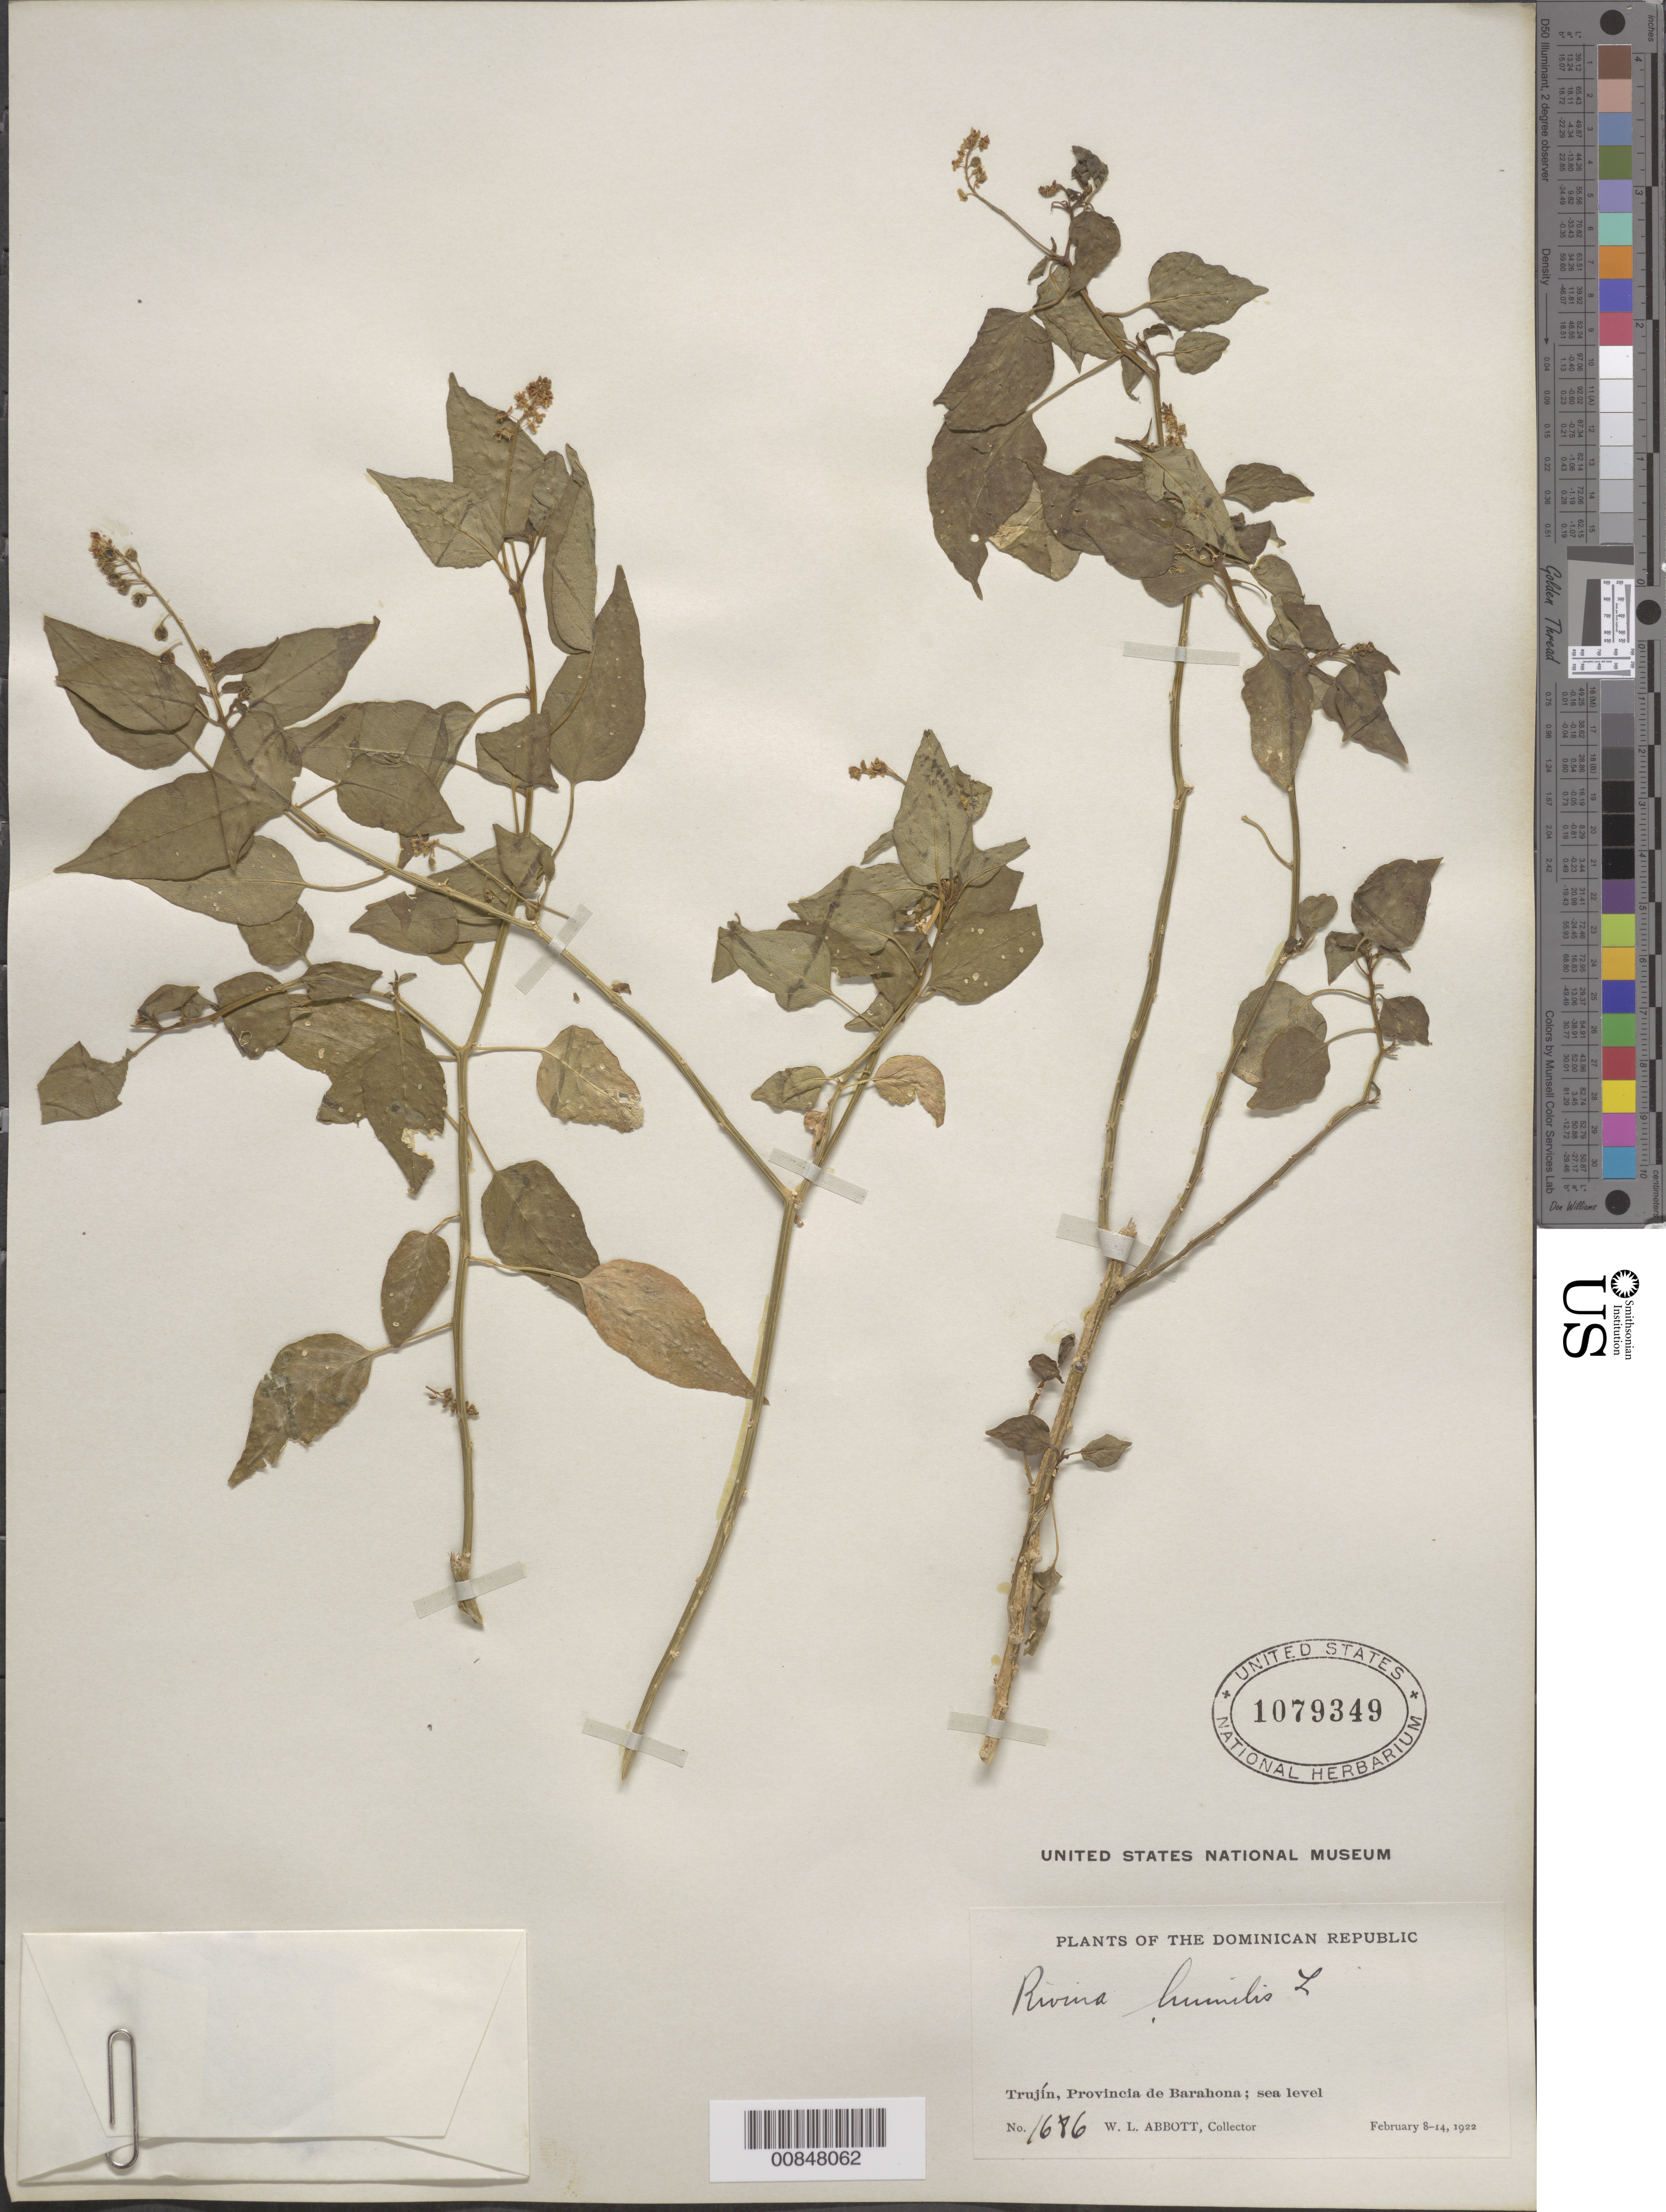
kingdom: Plantae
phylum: Tracheophyta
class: Magnoliopsida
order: Caryophyllales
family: Phytolaccaceae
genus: Rivina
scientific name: Rivina humilis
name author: L.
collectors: W. L. Abbott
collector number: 1686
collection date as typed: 08 Feb 1922 to 14 Feb 1922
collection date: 1922-02-08/1922-02-14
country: Dominican Republic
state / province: Barahona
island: Hispaniola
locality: Trujín.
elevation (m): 0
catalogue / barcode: US 1079349